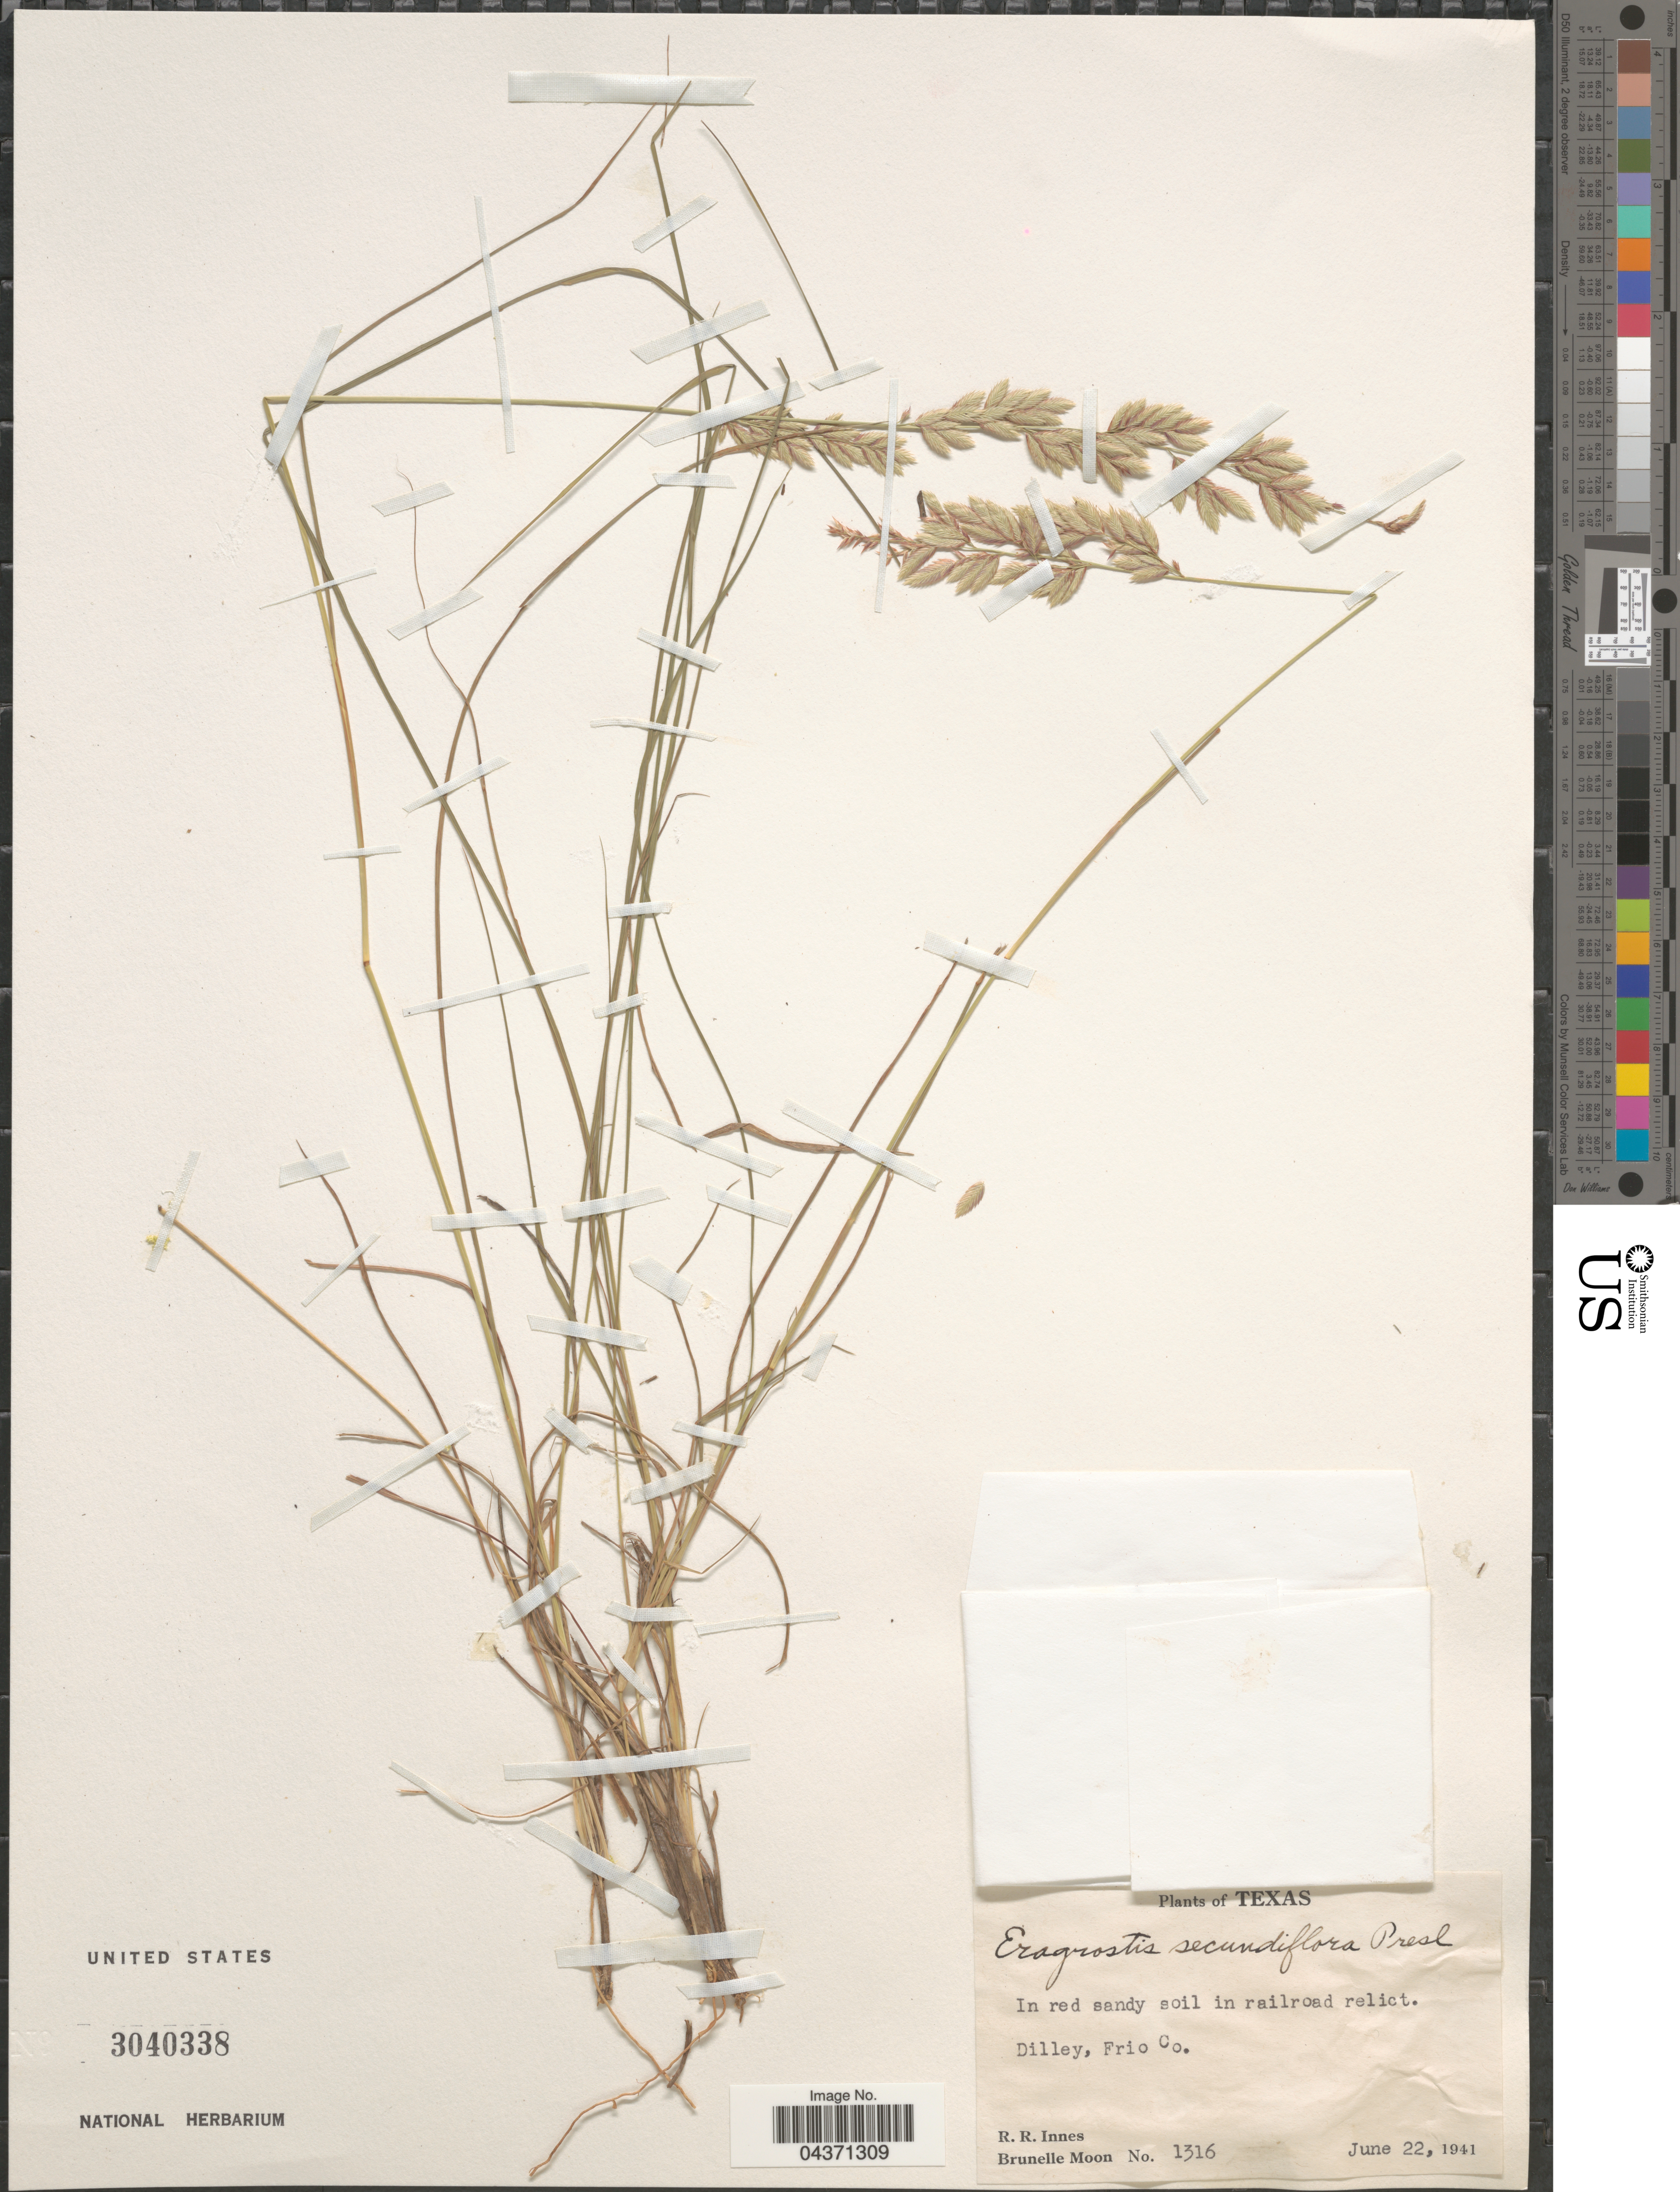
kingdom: Plantae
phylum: Tracheophyta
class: Liliopsida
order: Poales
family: Poaceae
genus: Eragrostis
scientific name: Eragrostis secundiflora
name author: J. Presl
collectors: R. Rose-Innes & B. Moon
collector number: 1316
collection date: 1941-06-22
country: United States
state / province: Texas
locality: Dilley, Frio Co.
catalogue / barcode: US 3040338